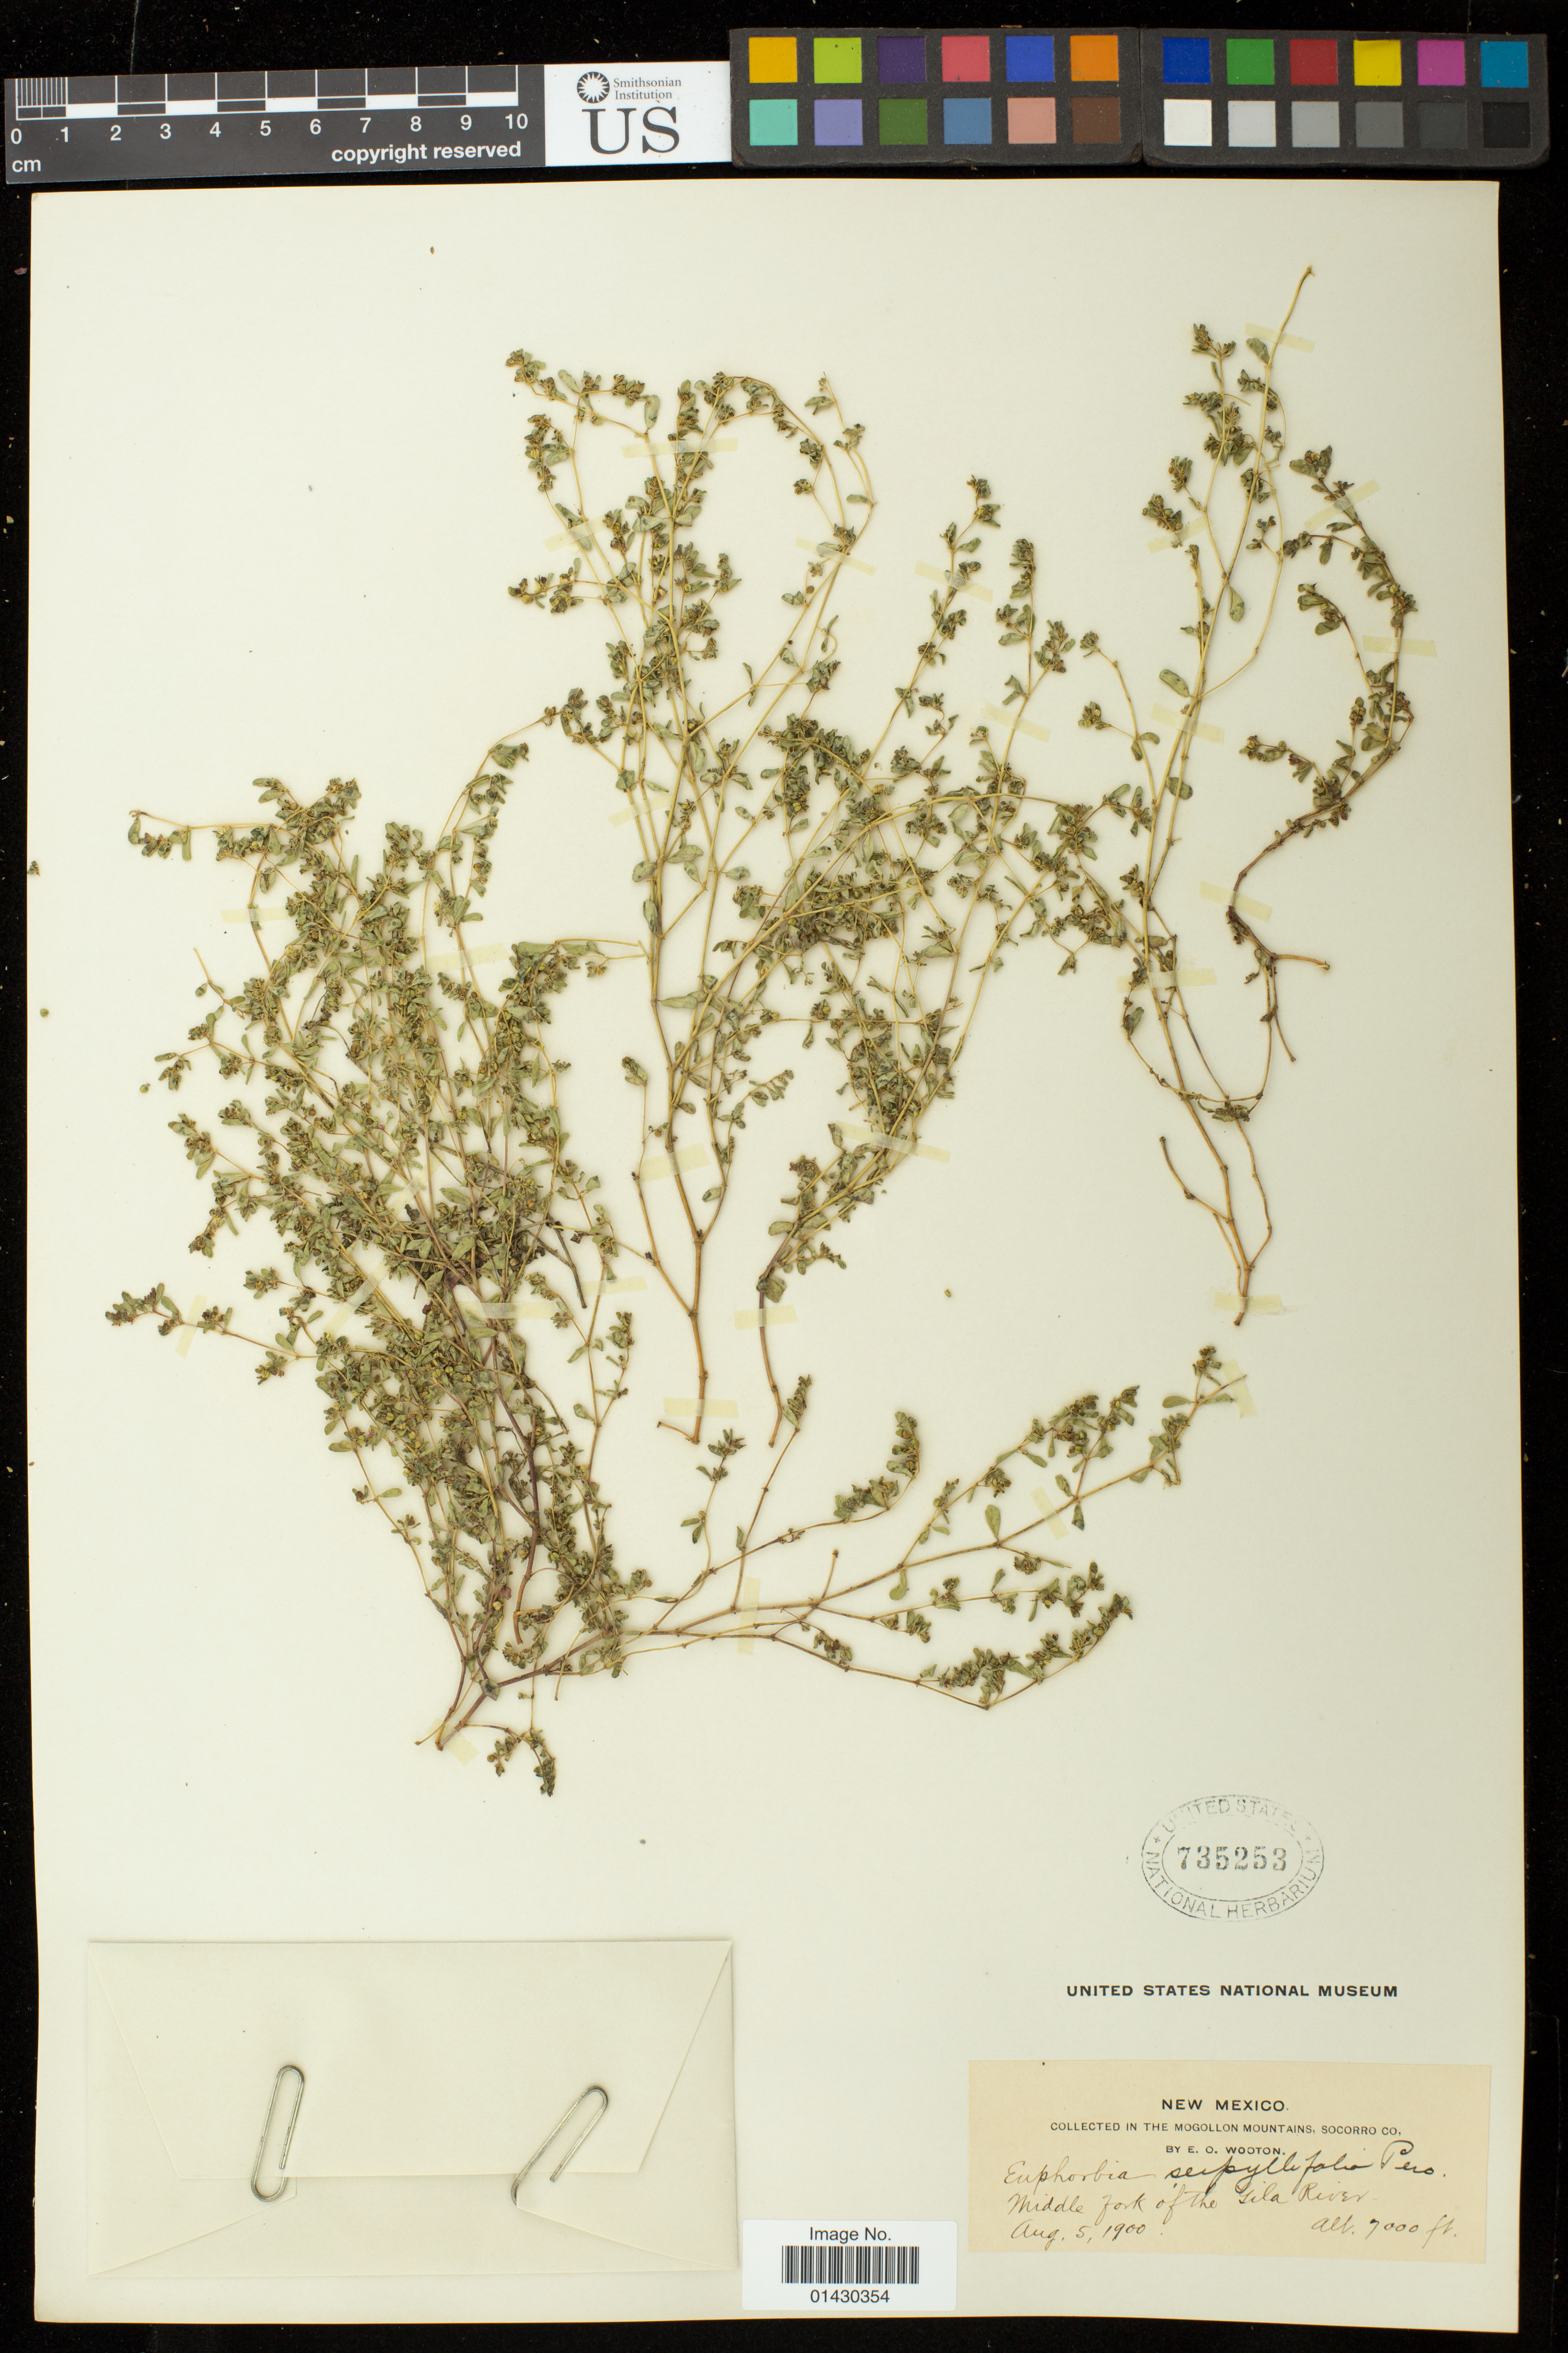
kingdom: Plantae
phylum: Tracheophyta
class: Magnoliopsida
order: Malpighiales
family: Euphorbiaceae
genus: Euphorbia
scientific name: Euphorbia serpillifolia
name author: Pers.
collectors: E. O. Wooton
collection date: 1900-08-05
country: United States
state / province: New Mexico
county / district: Socorro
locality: In the Mogollon Mountains, Middle Fork of the Gila River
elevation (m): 2134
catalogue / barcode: US 735253